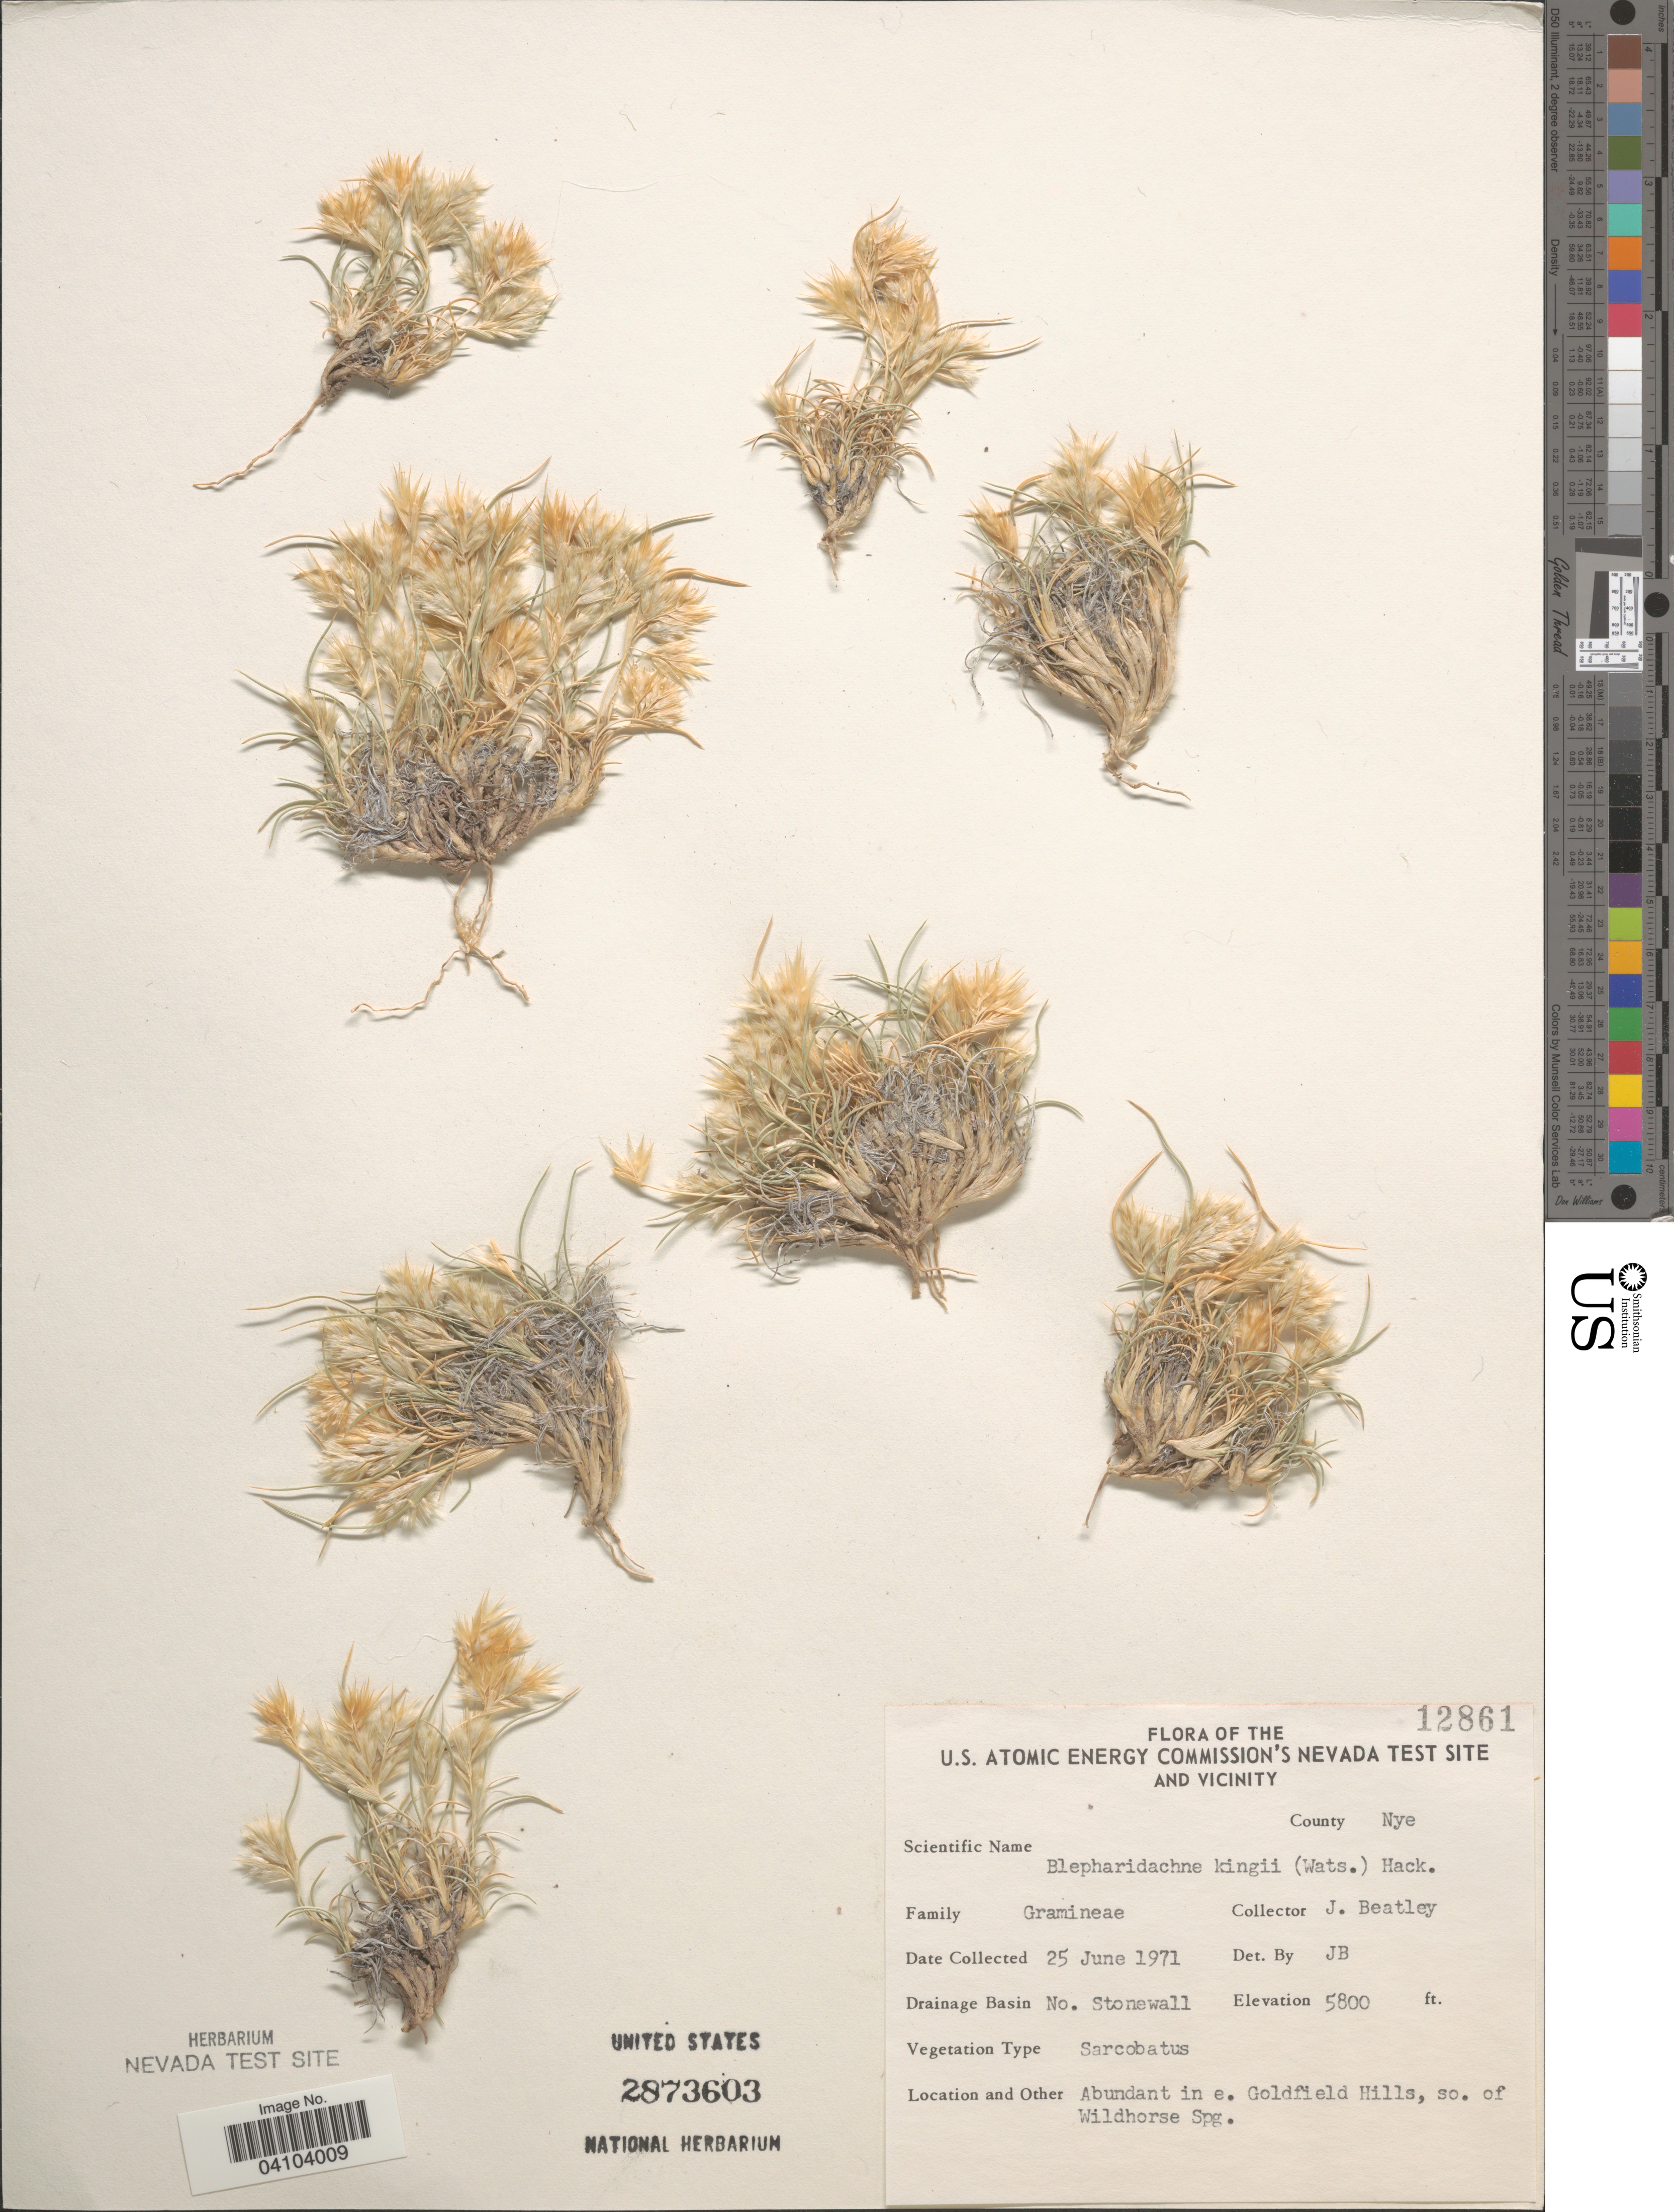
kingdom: Plantae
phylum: Tracheophyta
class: Liliopsida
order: Poales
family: Poaceae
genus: Blepharidachne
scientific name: Blepharidachne kingii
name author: (S. Watson) Hack.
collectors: J. C. Beatley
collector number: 12861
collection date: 1971-06-25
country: United States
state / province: Nevada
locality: The U.S. Atomic Energy Commission's Nevada Test Site and vicinity. County Nye. In e. Goldfield Hills, so. of Wildhorse Spg.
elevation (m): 1768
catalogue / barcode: US 2873603